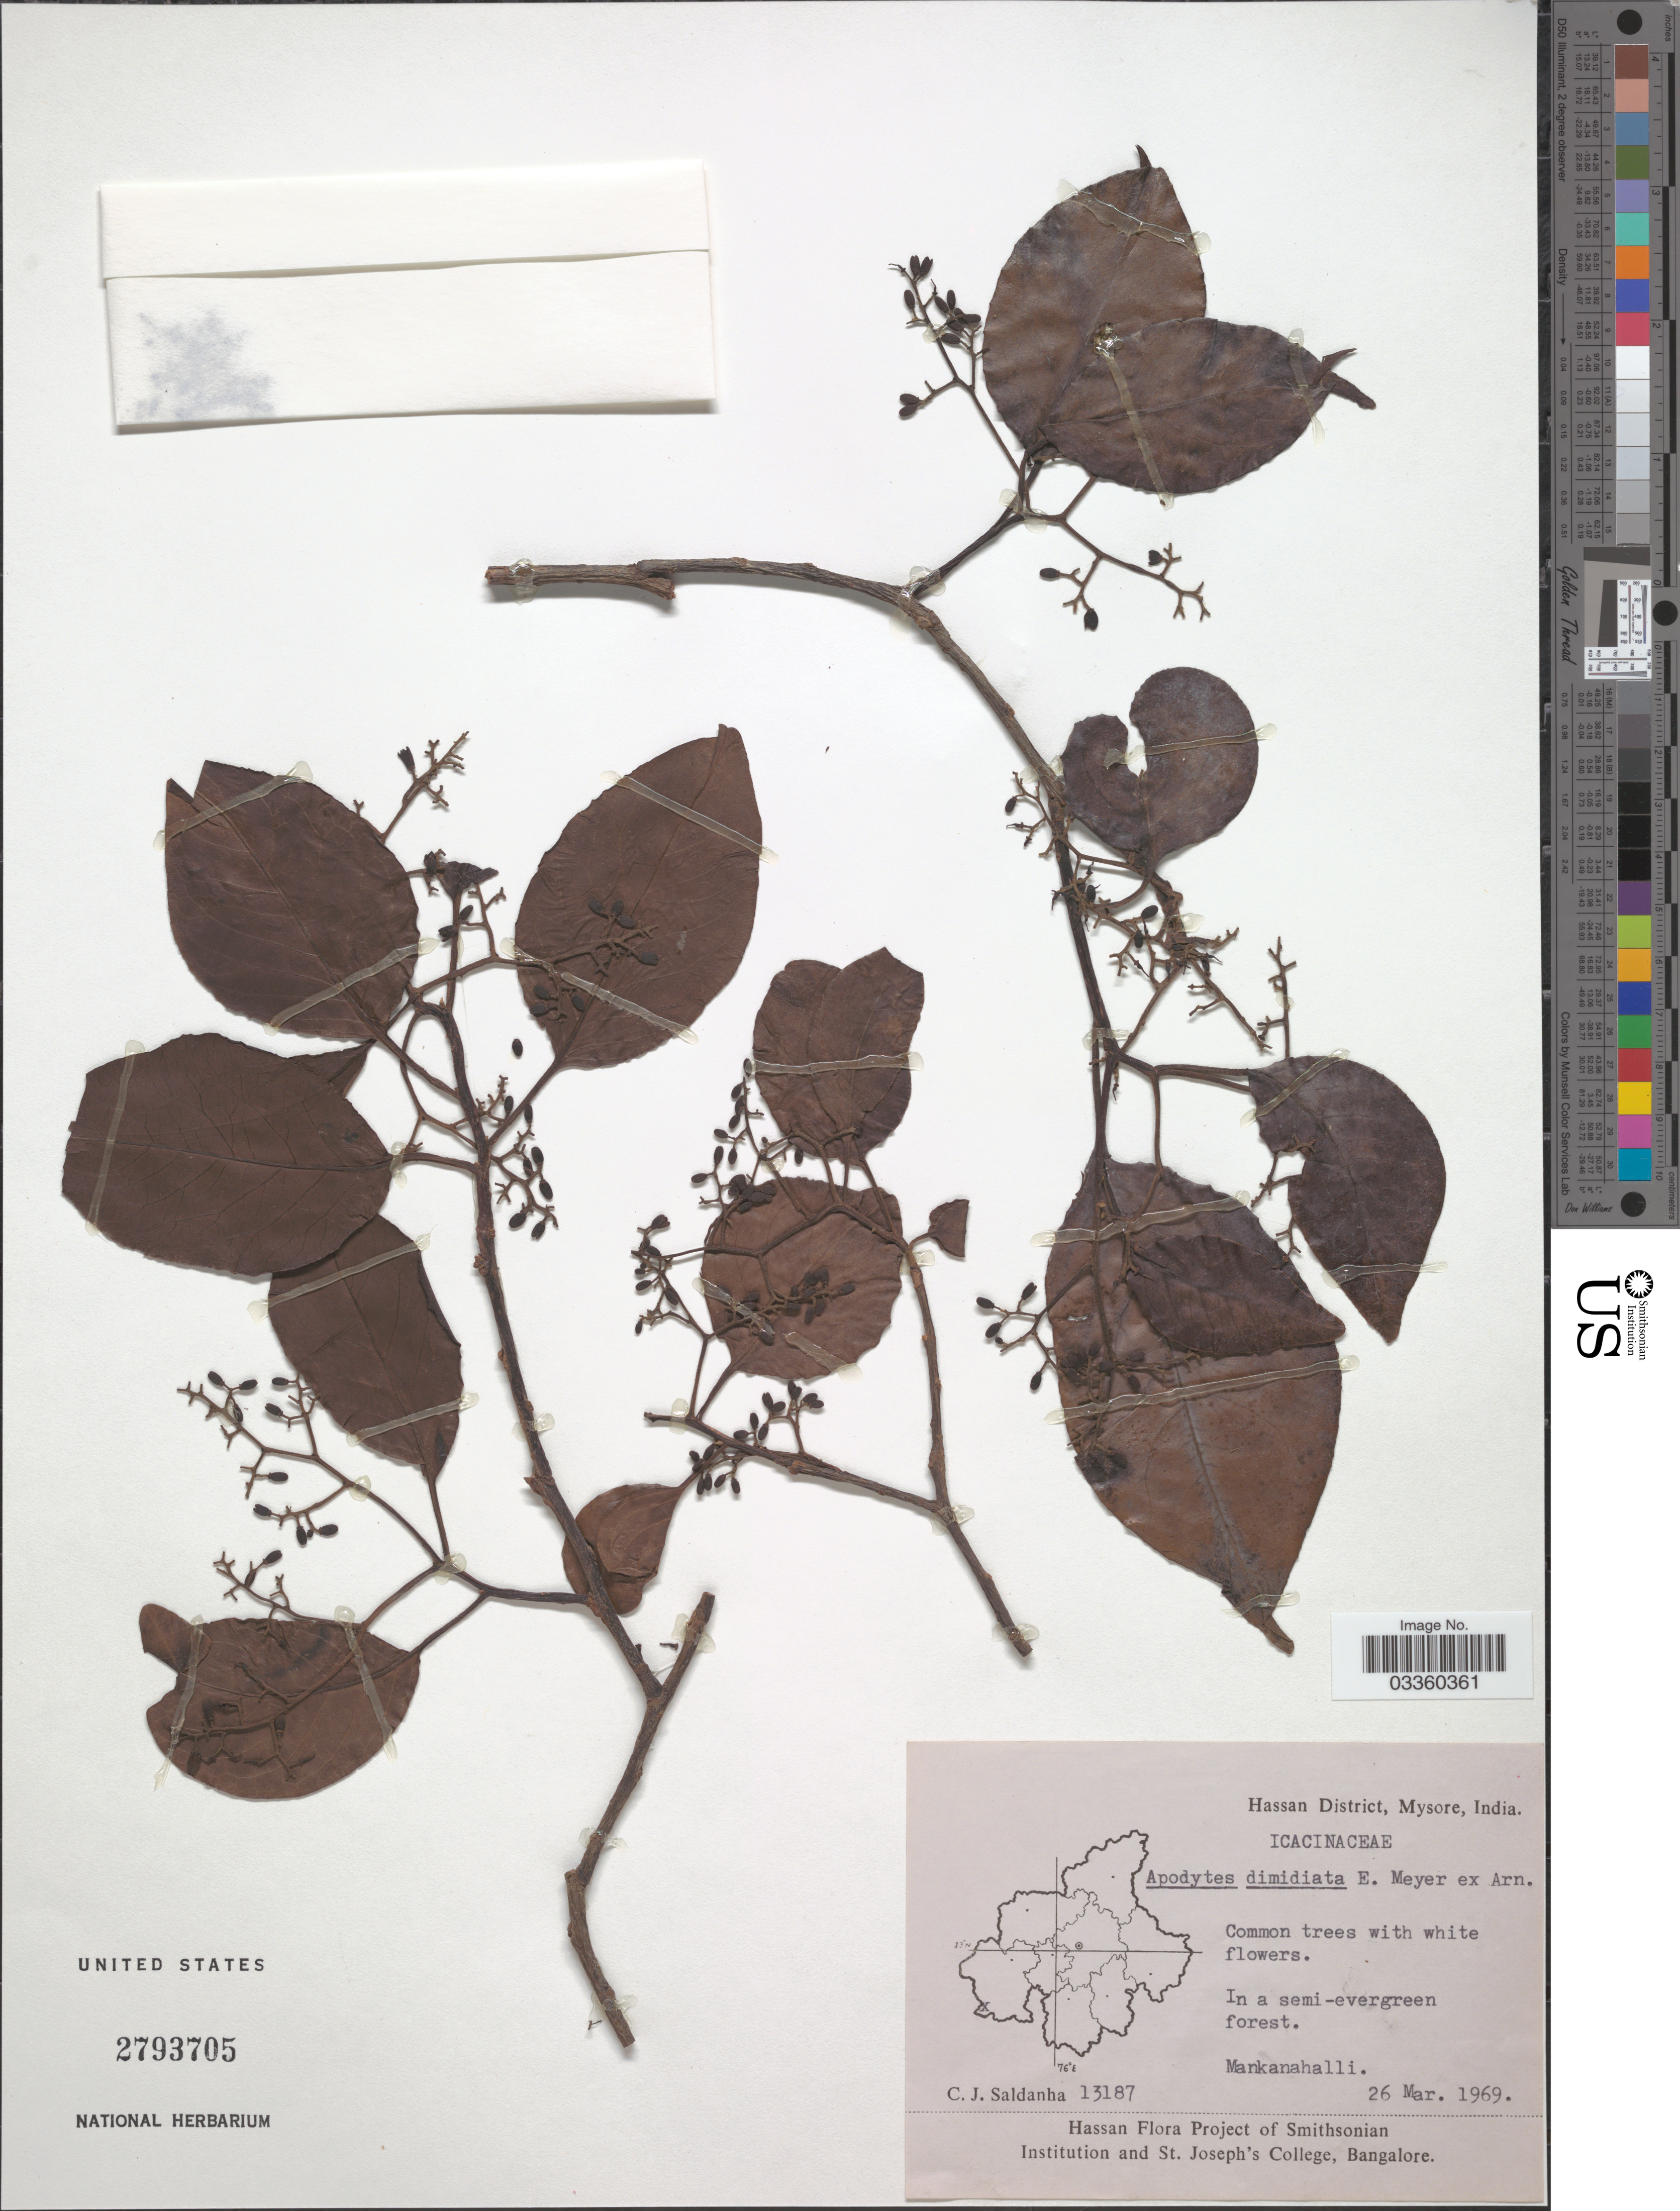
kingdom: Plantae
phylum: Tracheophyta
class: Magnoliopsida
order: Metteniusales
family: Metteniusaceae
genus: Apodytes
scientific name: Apodytes dimidiata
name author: E. Mey. ex Arn.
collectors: C. J. Saldanha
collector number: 13187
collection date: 1969-03-26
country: India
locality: Hassan District. Mysore. Mankanahalli.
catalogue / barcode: US 2793705